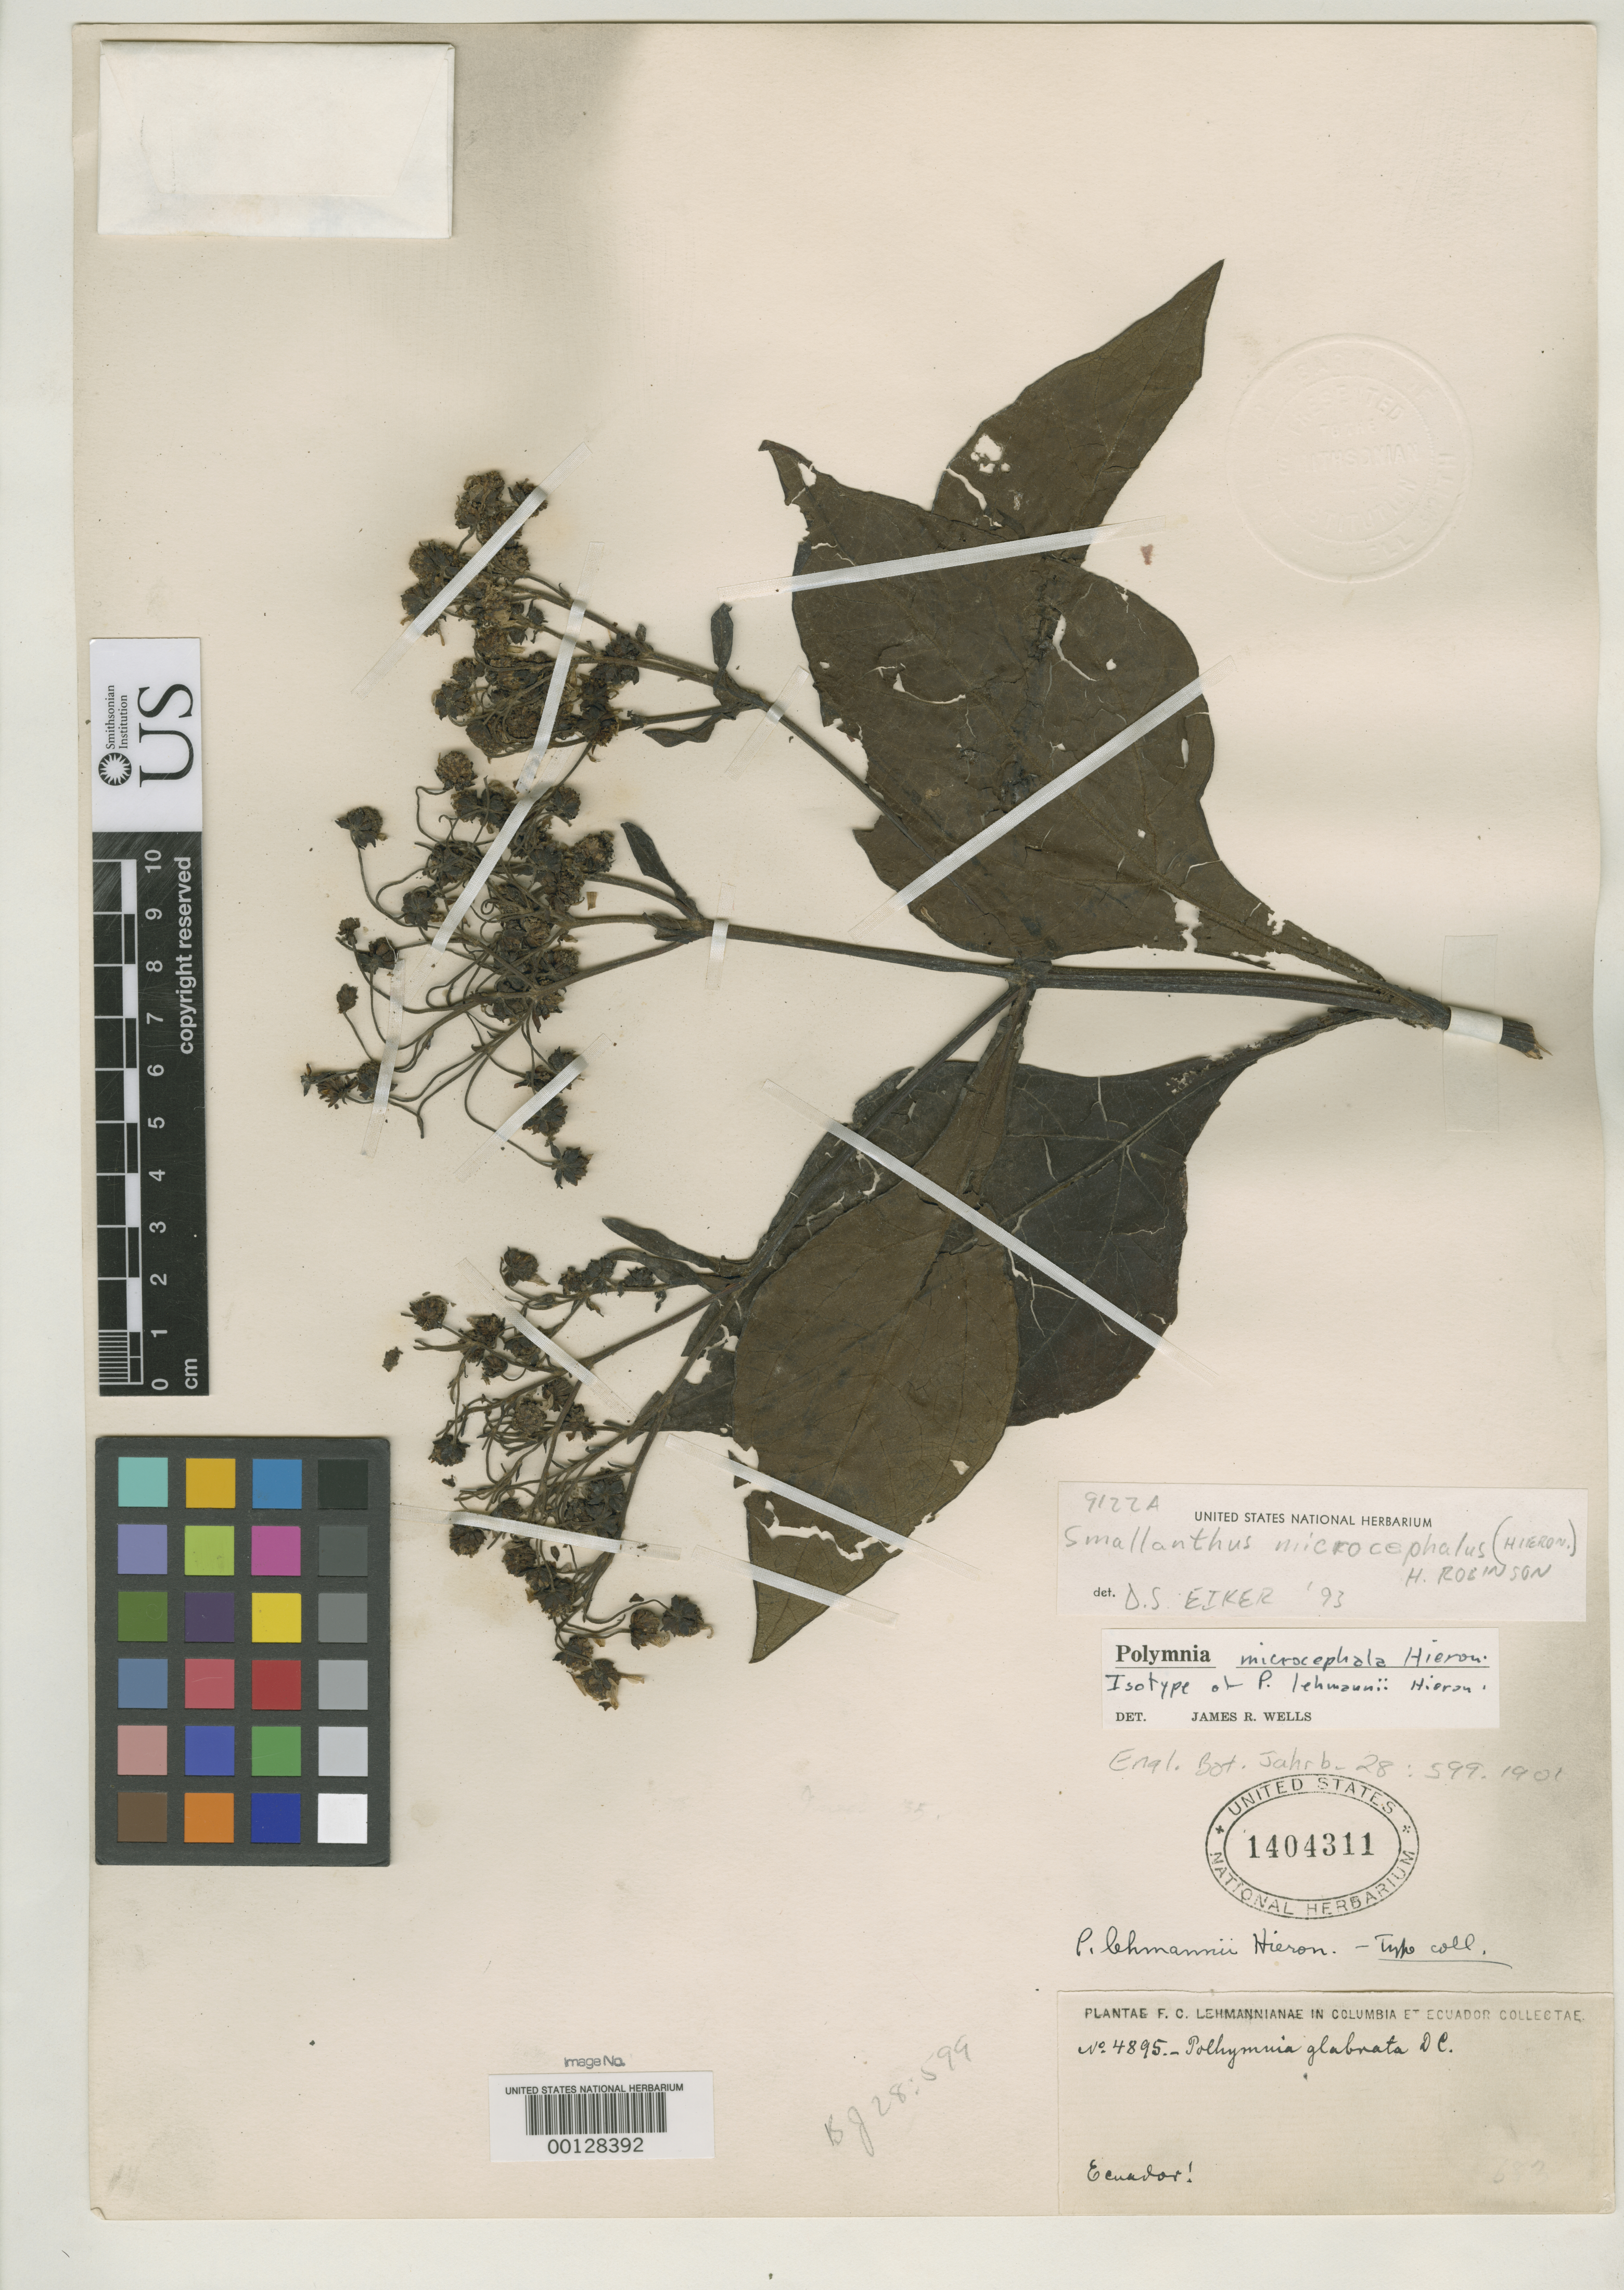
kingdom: Plantae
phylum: Tracheophyta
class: Magnoliopsida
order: Asterales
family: Asteraceae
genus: Polymnia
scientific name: Polymnia lehmannii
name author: Hieron.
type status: Isotype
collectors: F. C. Lehmann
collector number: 4895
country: Ecuador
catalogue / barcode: US 1404311